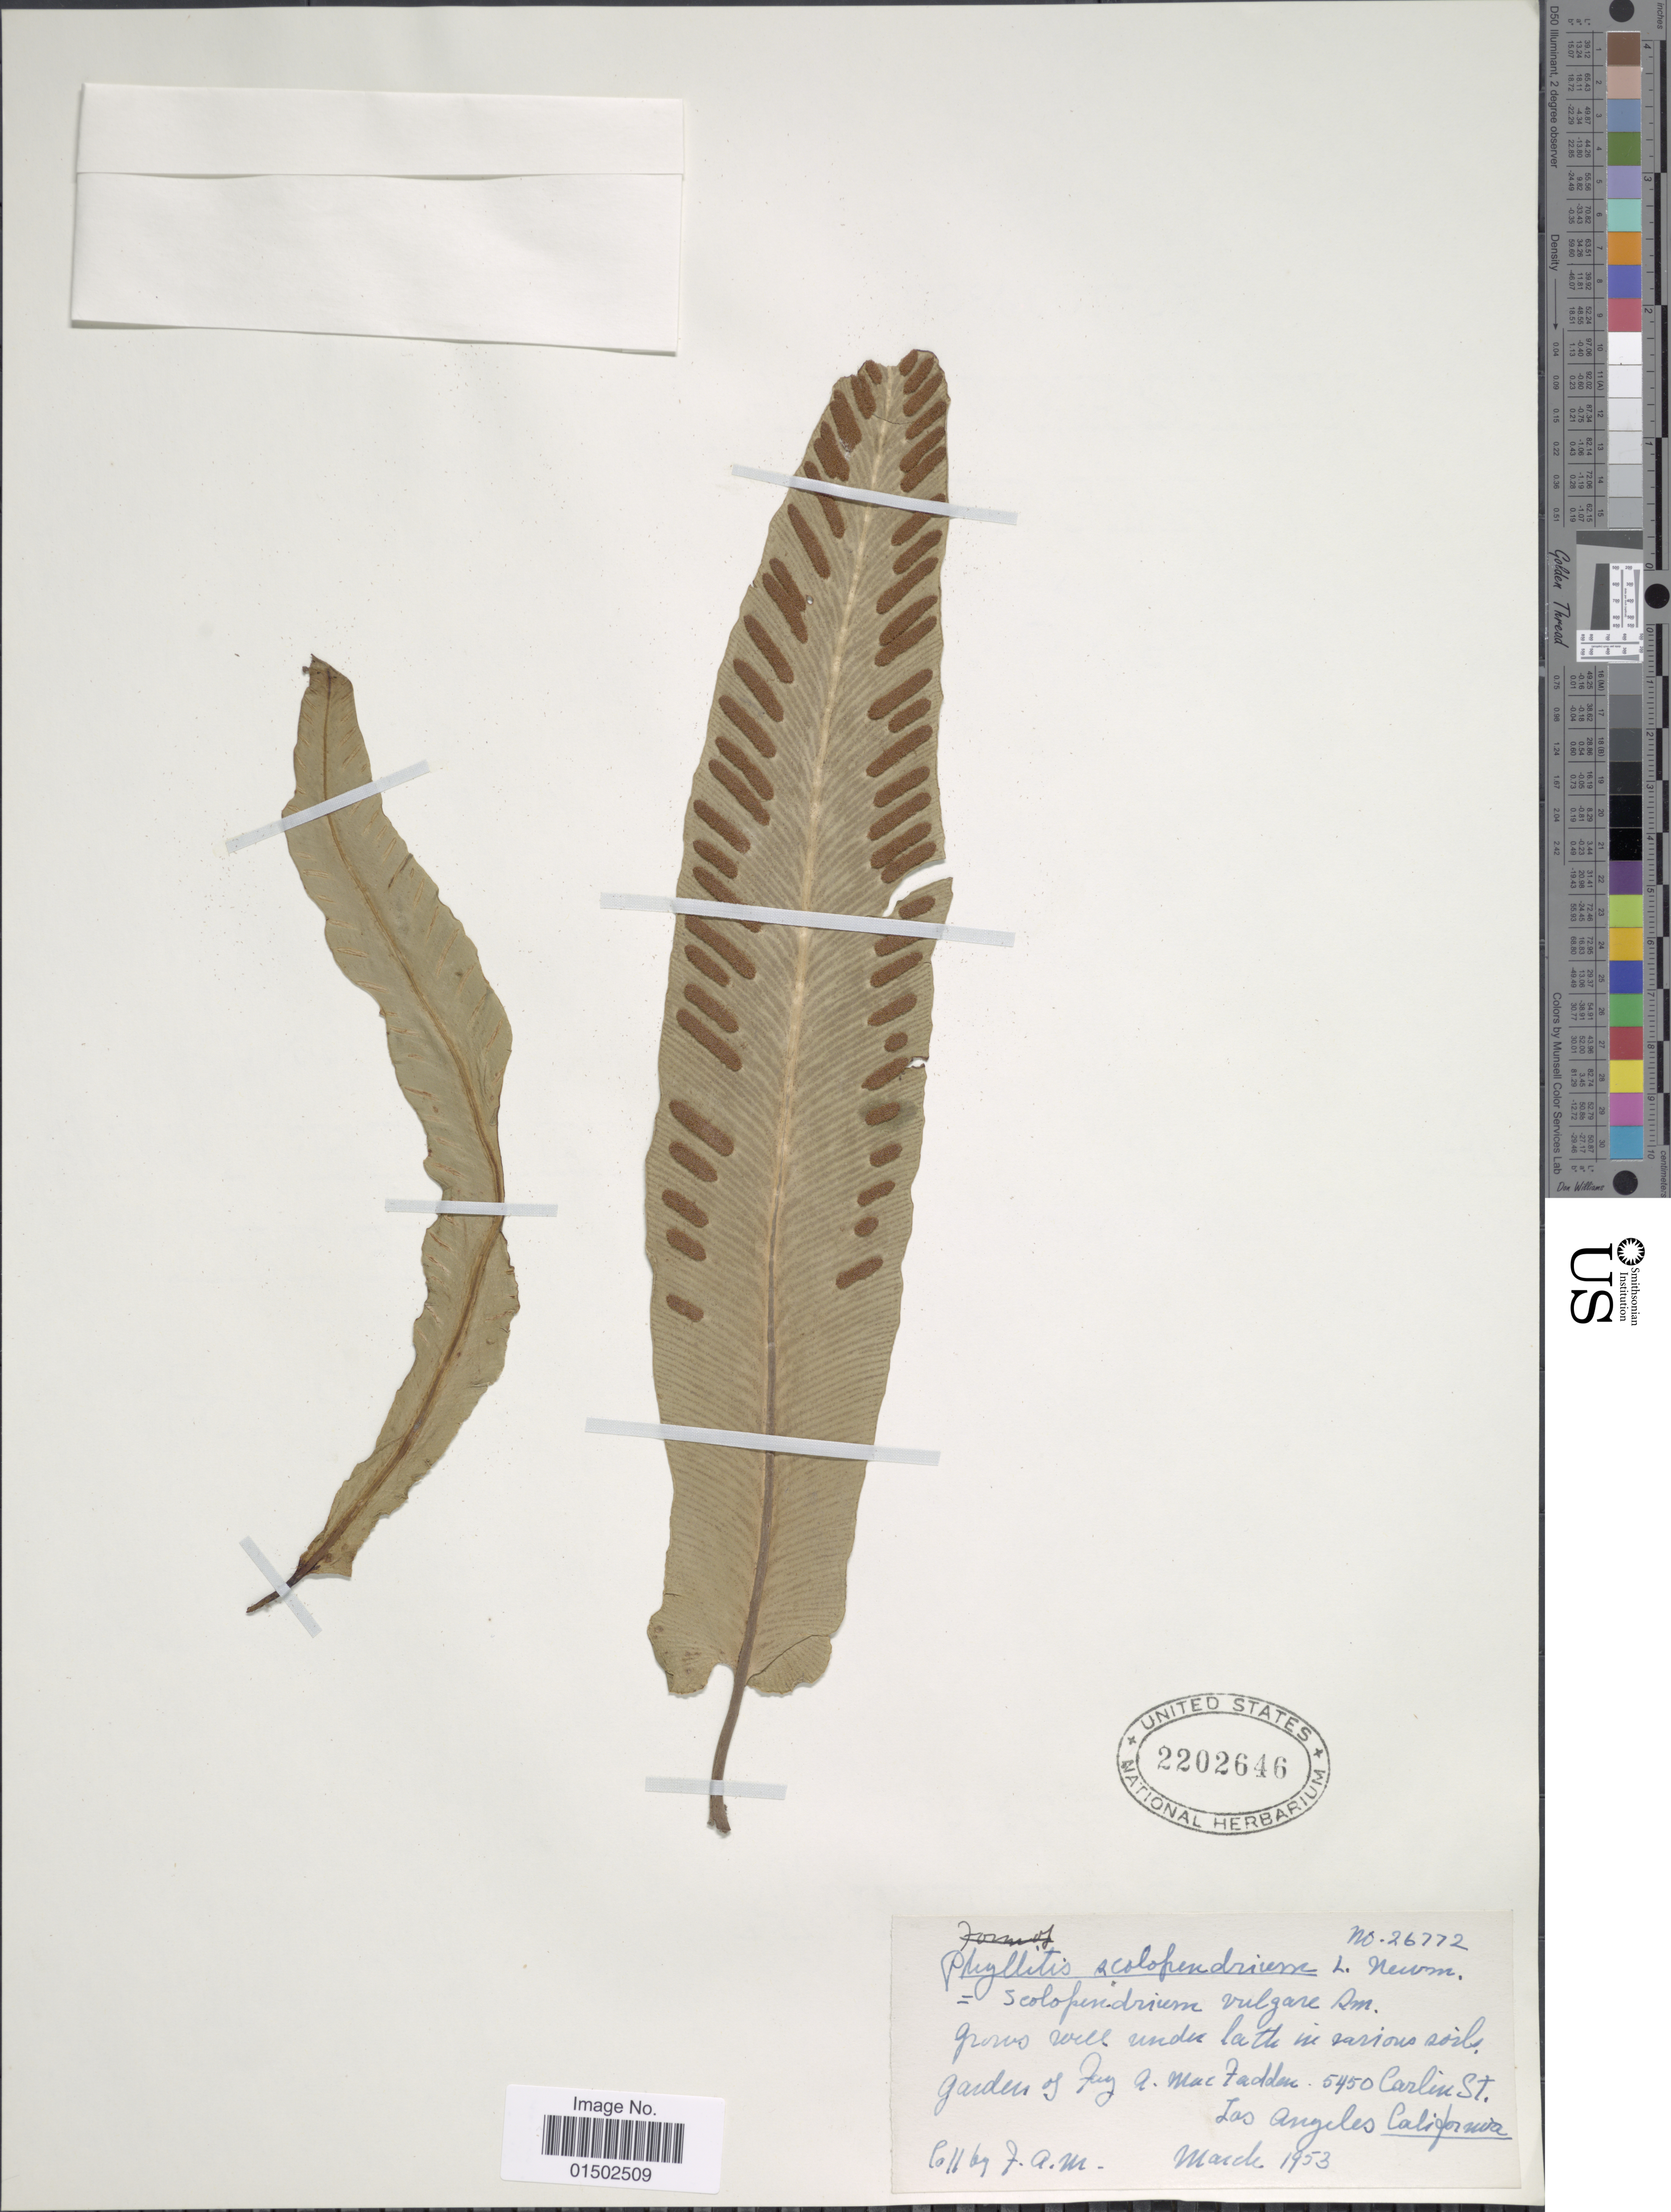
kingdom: Plantae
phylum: Tracheophyta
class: Polypodiopsida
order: Polypodiales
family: Aspleniaceae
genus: Hymenasplenium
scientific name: Hymenasplenium sp.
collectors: F. MacFadden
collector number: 26772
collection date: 1953-03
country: United States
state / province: California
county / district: Los Angeles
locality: Garden of Fay A. Mac Fadden. 5450 Carlin St. Los Angeles California.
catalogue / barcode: US 2202646